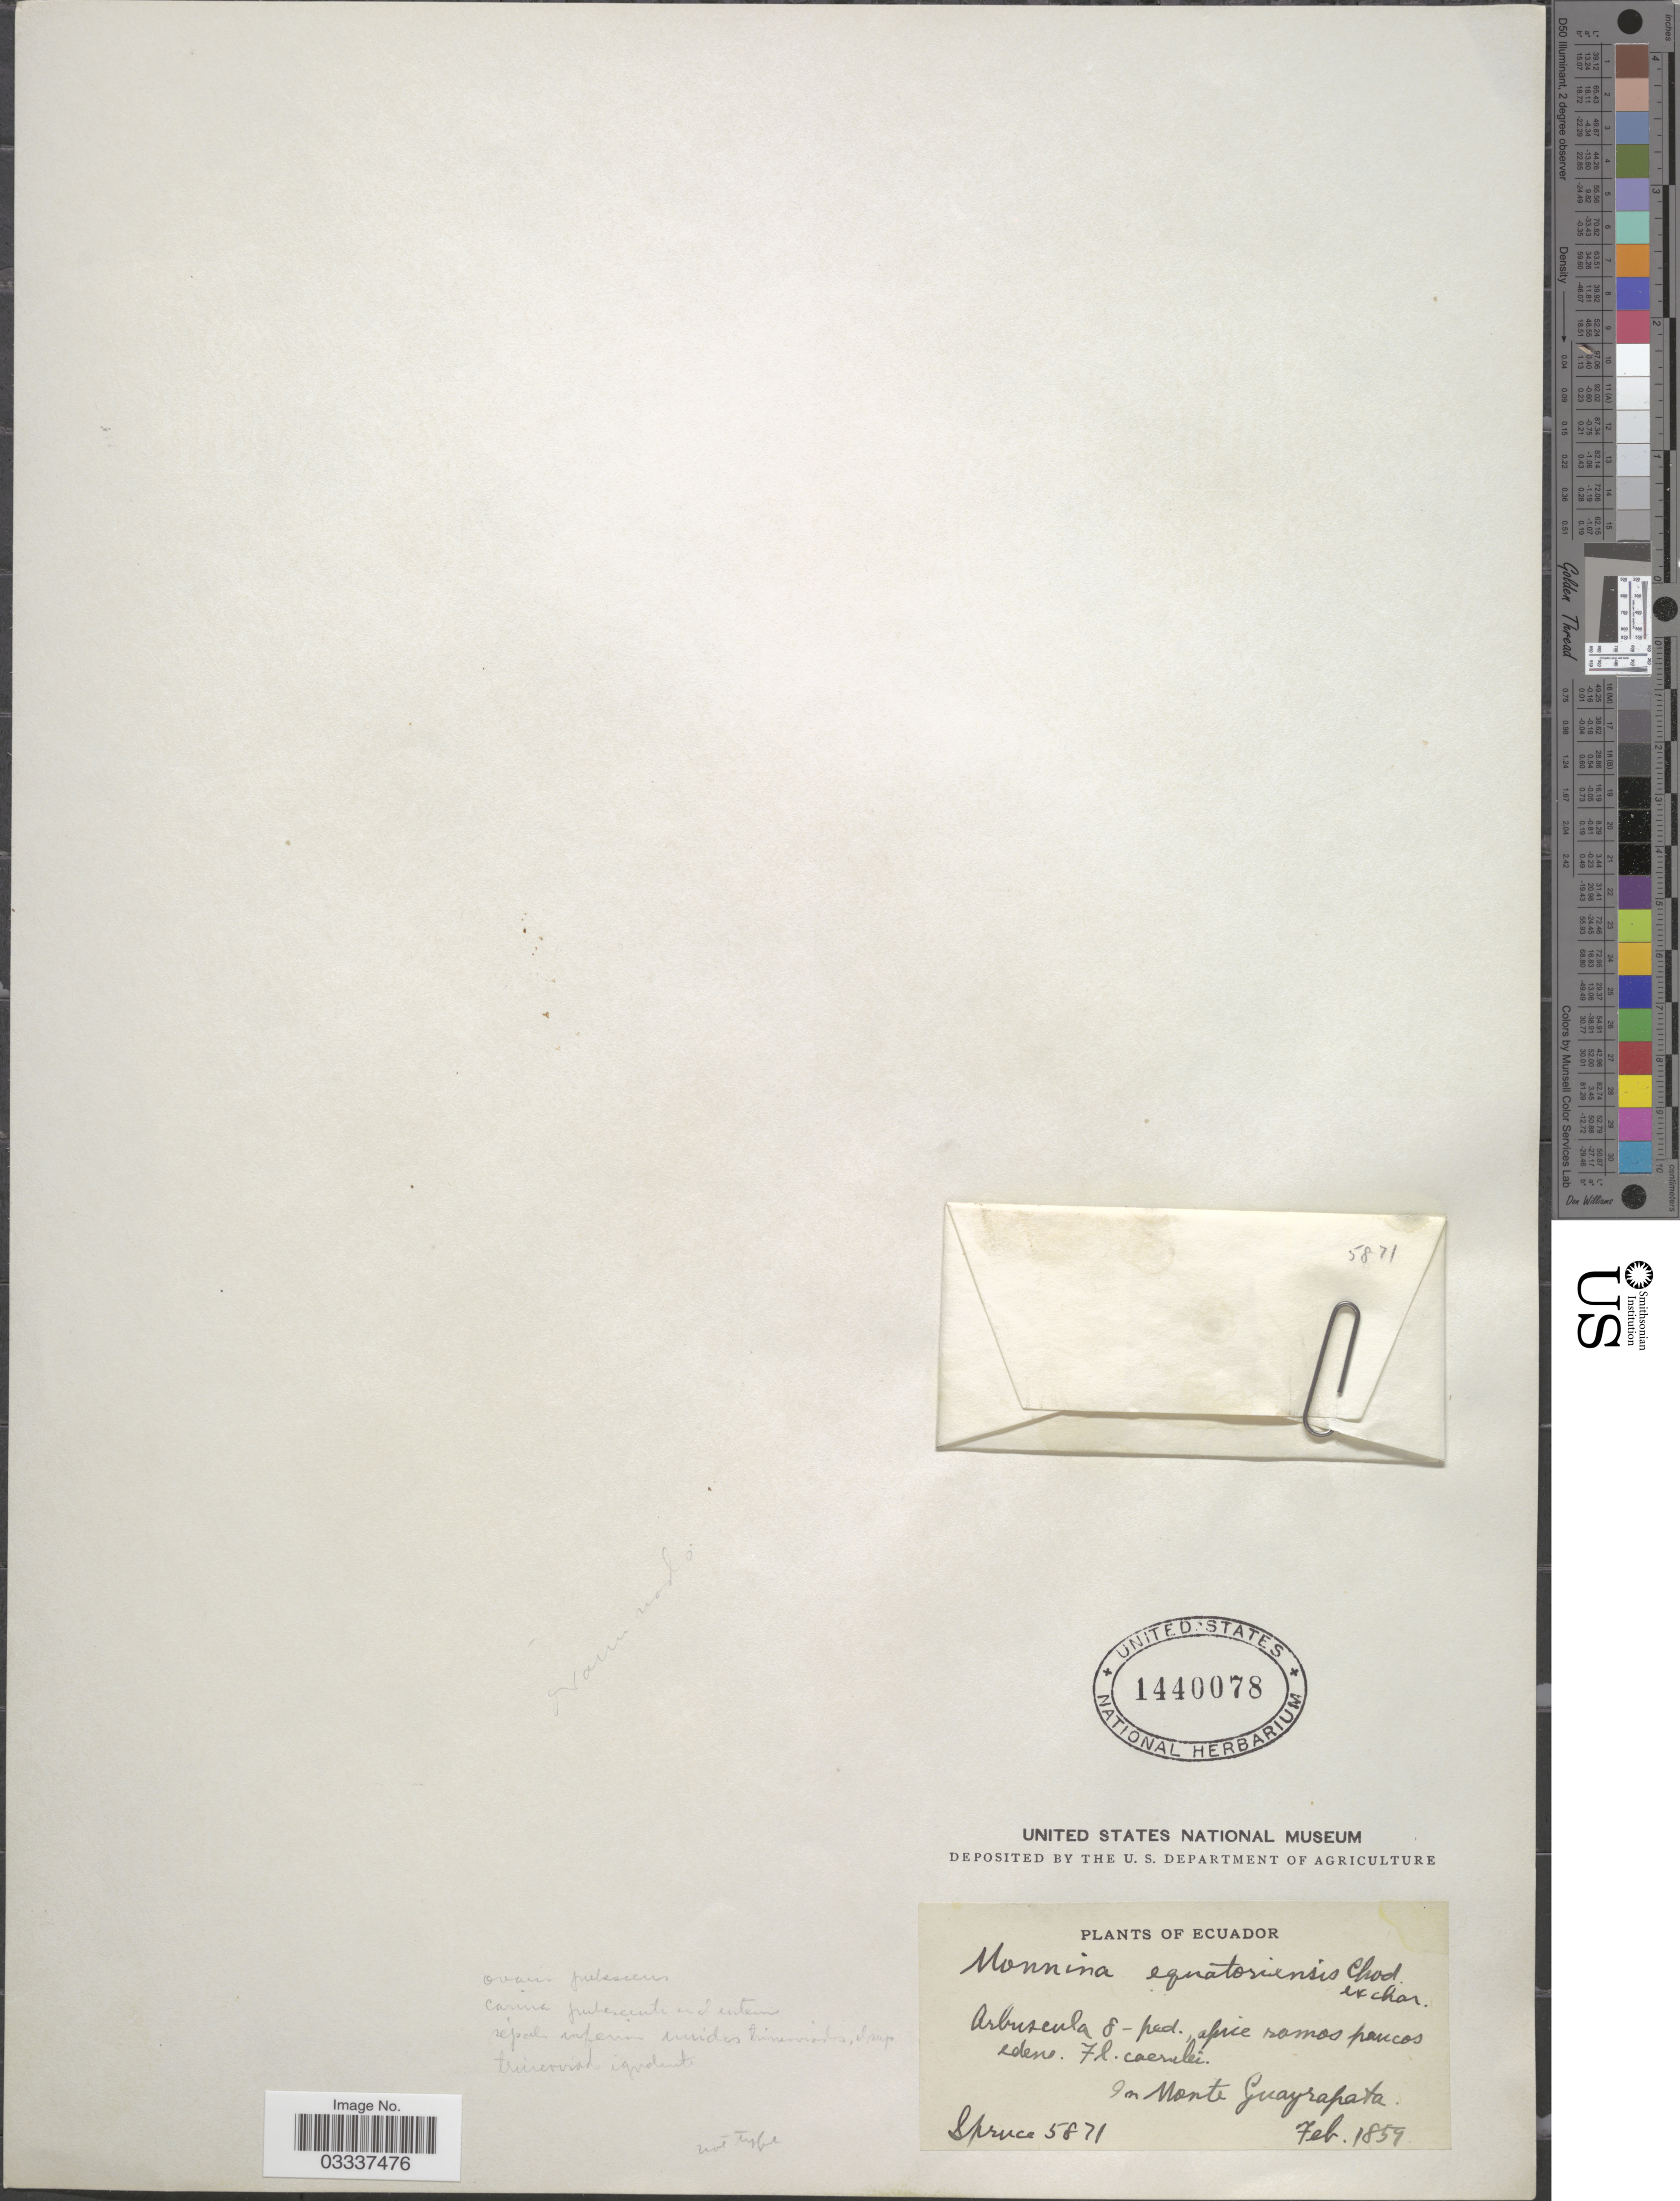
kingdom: Plantae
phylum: Tracheophyta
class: Magnoliopsida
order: Fabales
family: Polygalaceae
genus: Monnina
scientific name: Monnina equatoriensis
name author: Chodat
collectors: -. Spruce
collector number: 5871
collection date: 1859-02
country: Ecuador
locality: In Monte Guayrapata.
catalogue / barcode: US 1440078